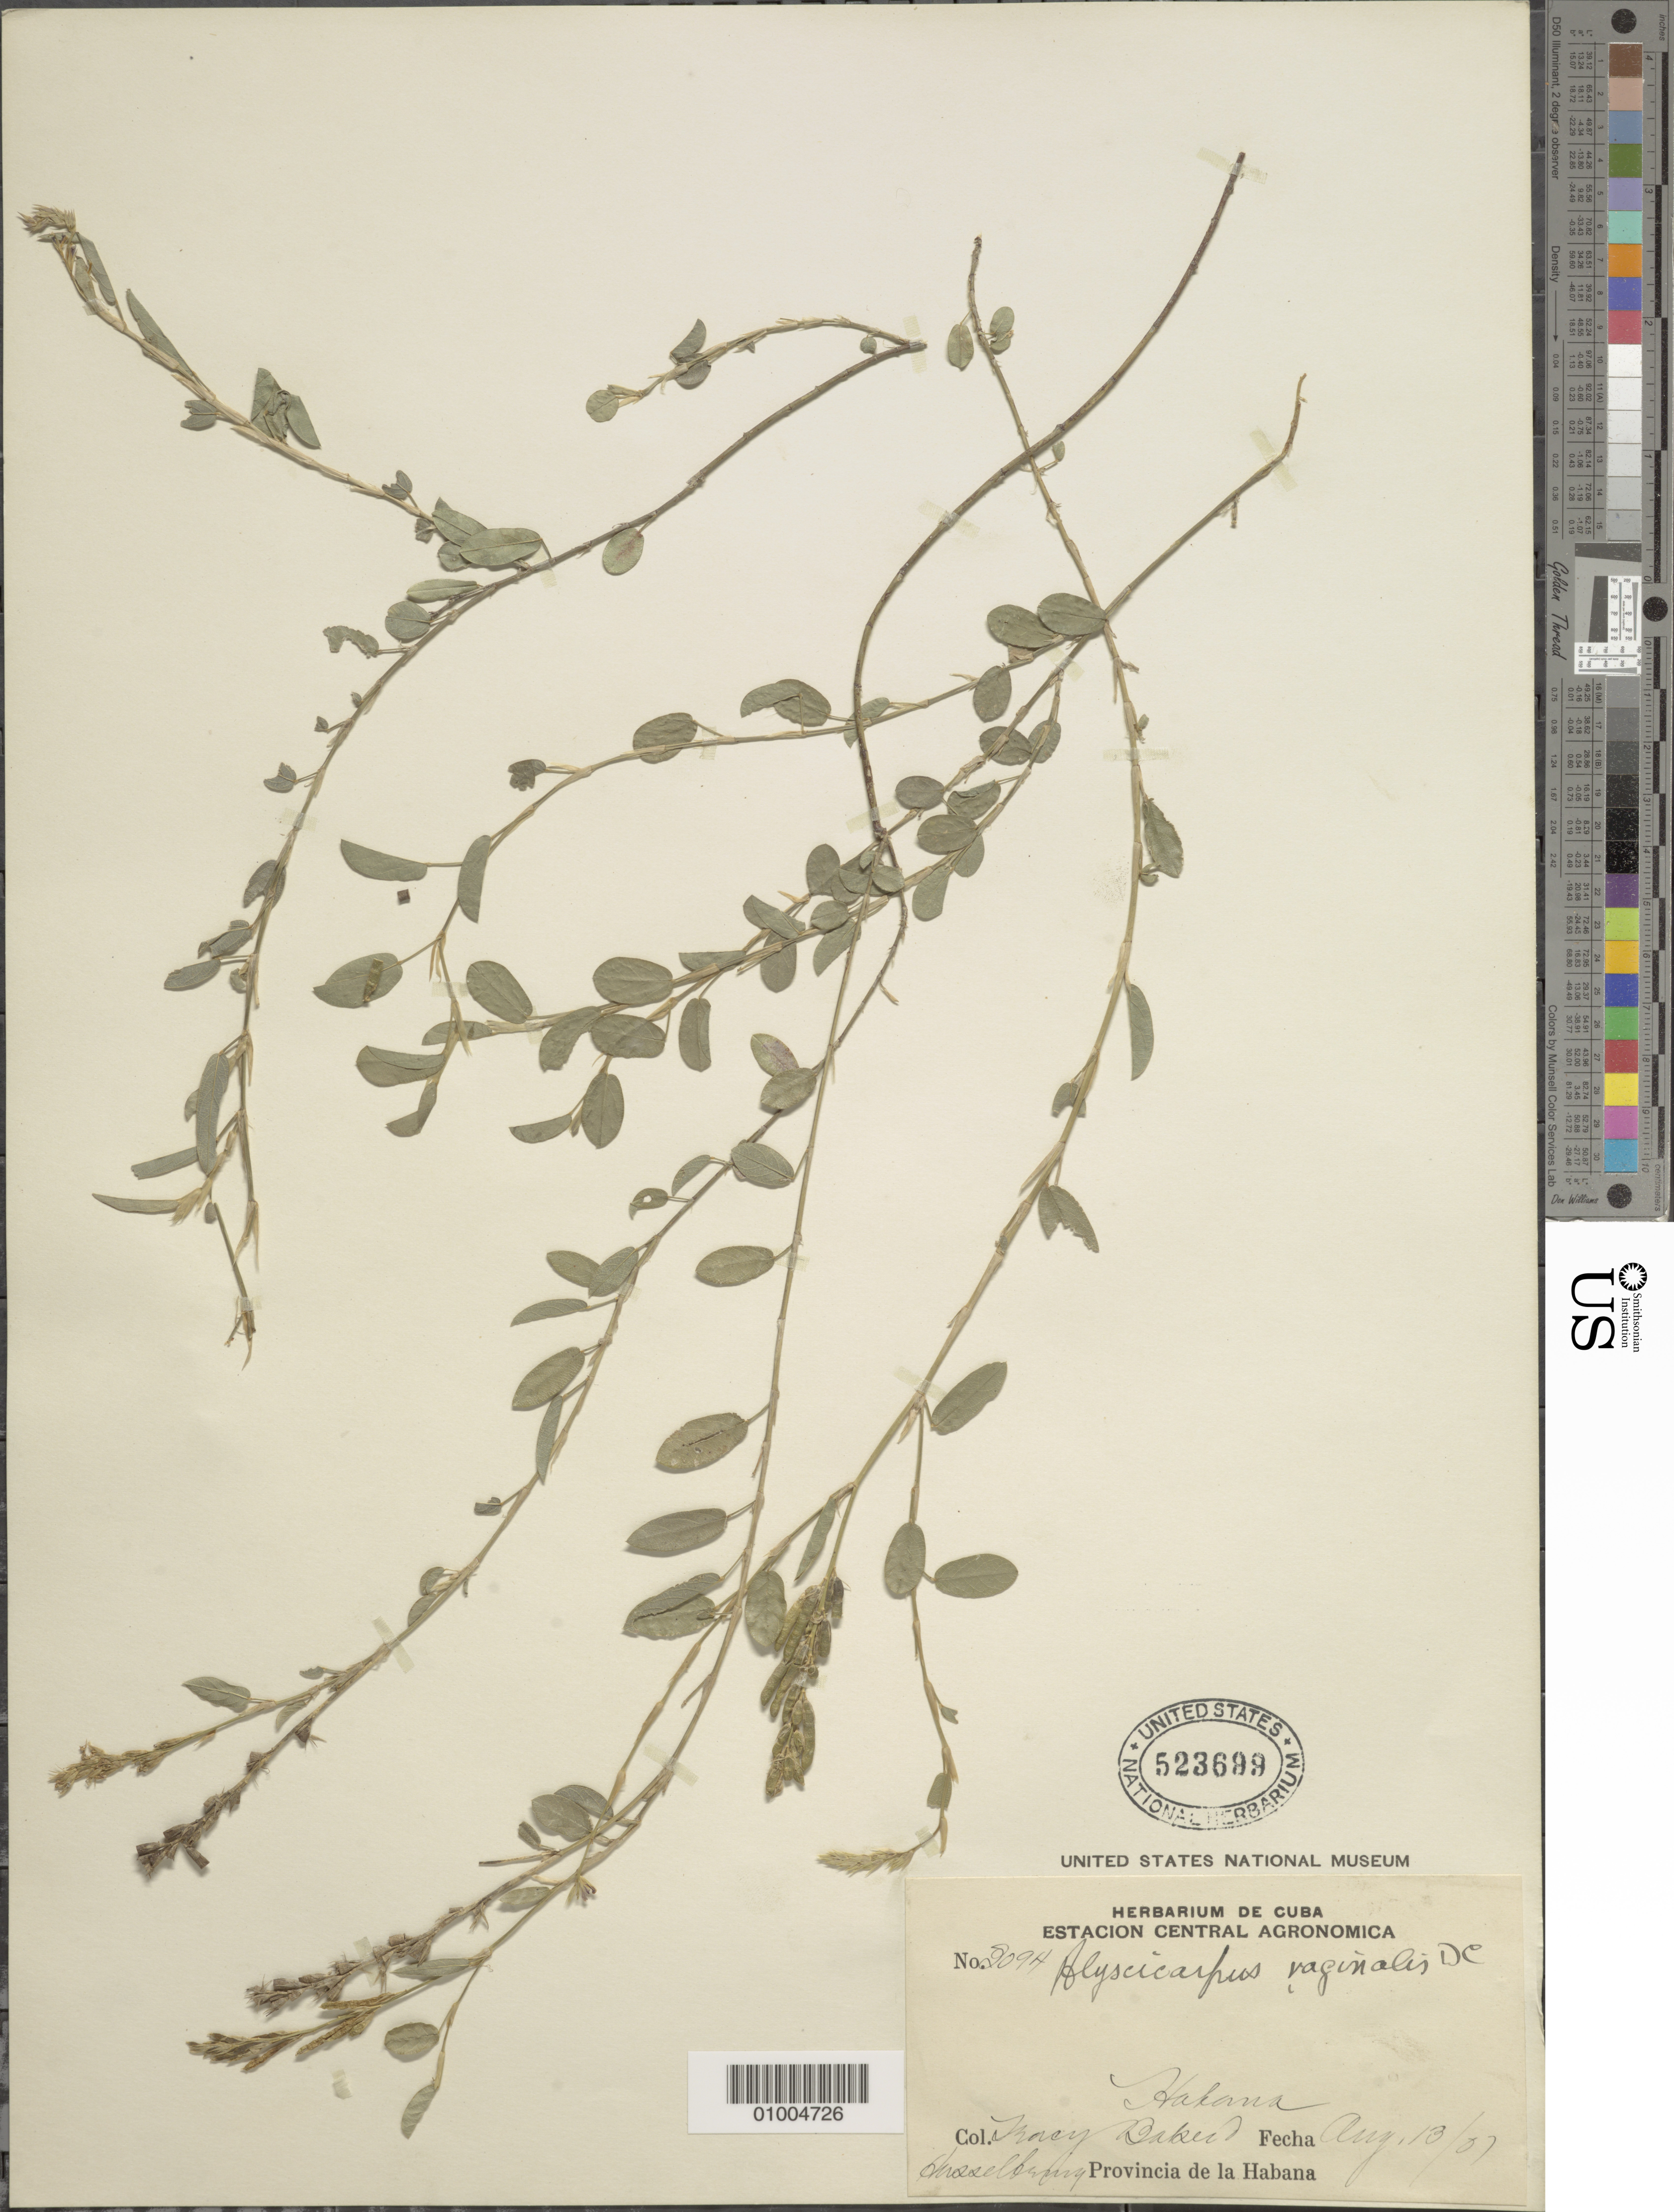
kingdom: Plantae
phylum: Tracheophyta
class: Magnoliopsida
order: Fabales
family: Fabaceae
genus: Alysicarpus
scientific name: Alysicarpus vaginalis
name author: (L.) DC.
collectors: M. Baker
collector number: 8094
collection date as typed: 13 Aug 1907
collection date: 1907-08-13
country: Cuba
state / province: La Habana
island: Cuba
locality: La Habana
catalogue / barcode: US 523699